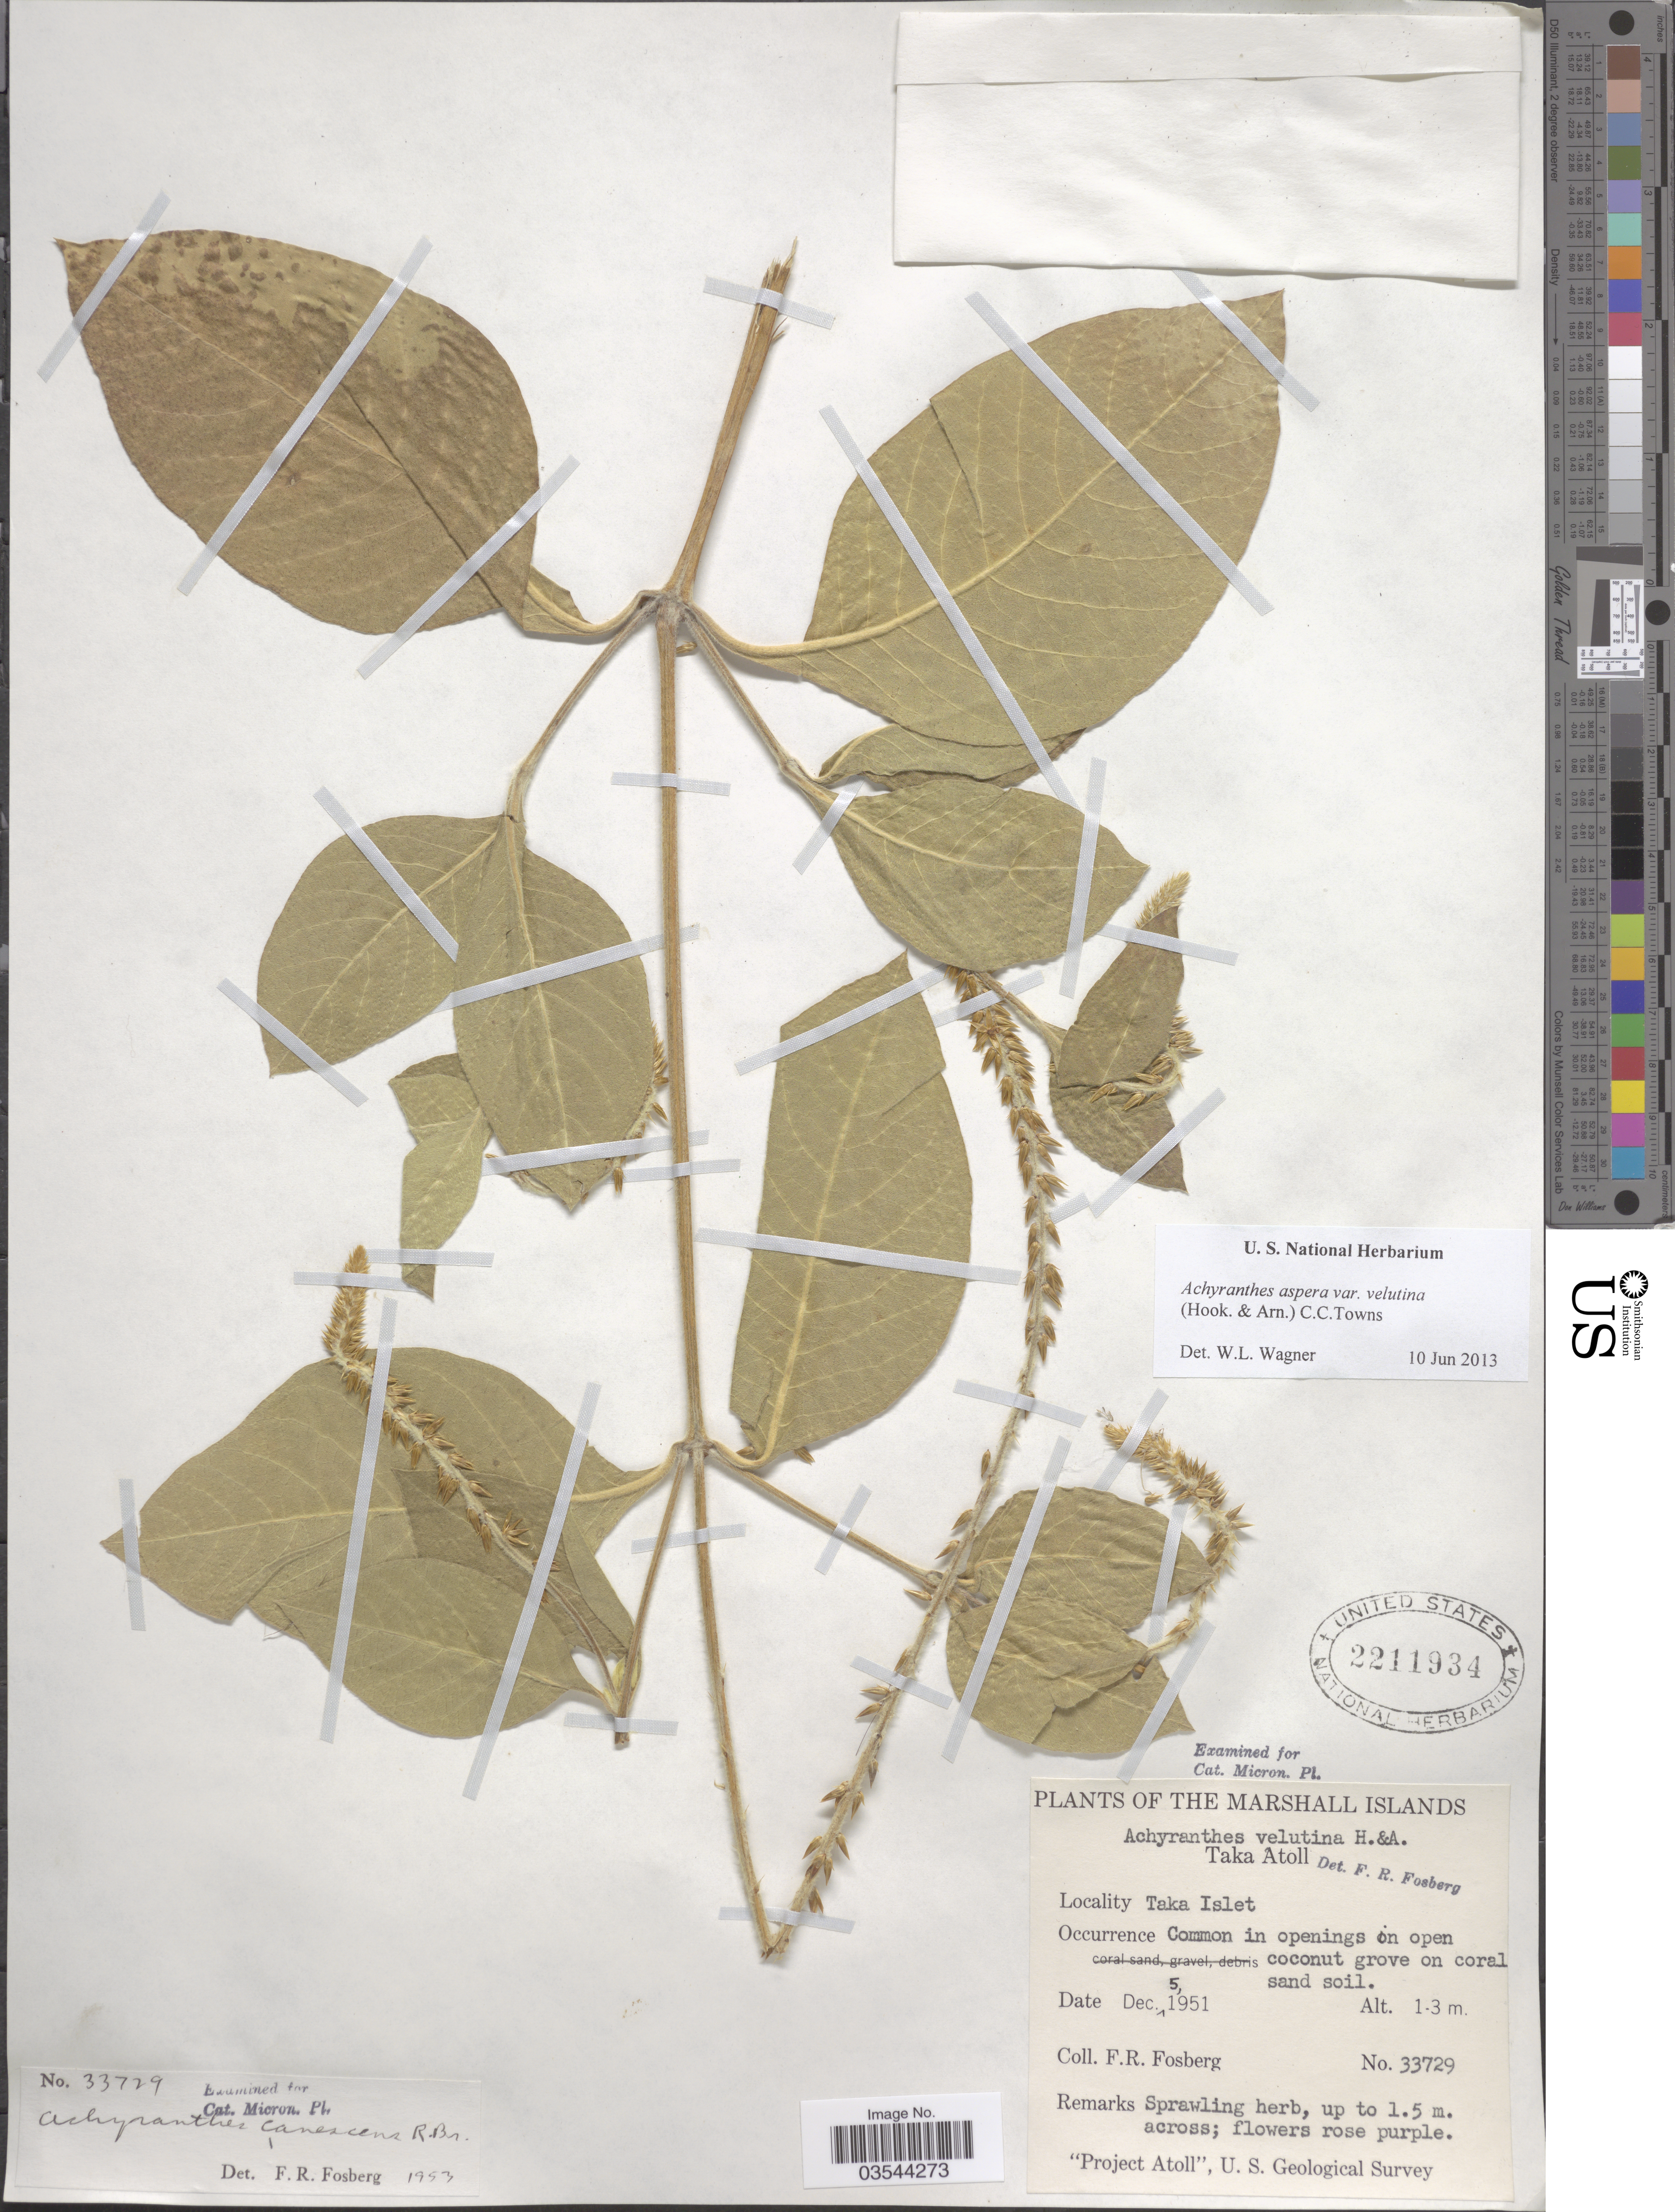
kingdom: Plantae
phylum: Tracheophyta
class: Magnoliopsida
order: Caryophyllales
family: Amaranthaceae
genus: Achyranthes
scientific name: Achyranthes aspera var. velutina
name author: (Hook. & Arn.) C. C. Towns.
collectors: F. R. Fosberg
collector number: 33729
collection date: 1951-12-05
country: Marshall Islands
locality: Taka Atoll. Taka Islet.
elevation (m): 1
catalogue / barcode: US 2211934